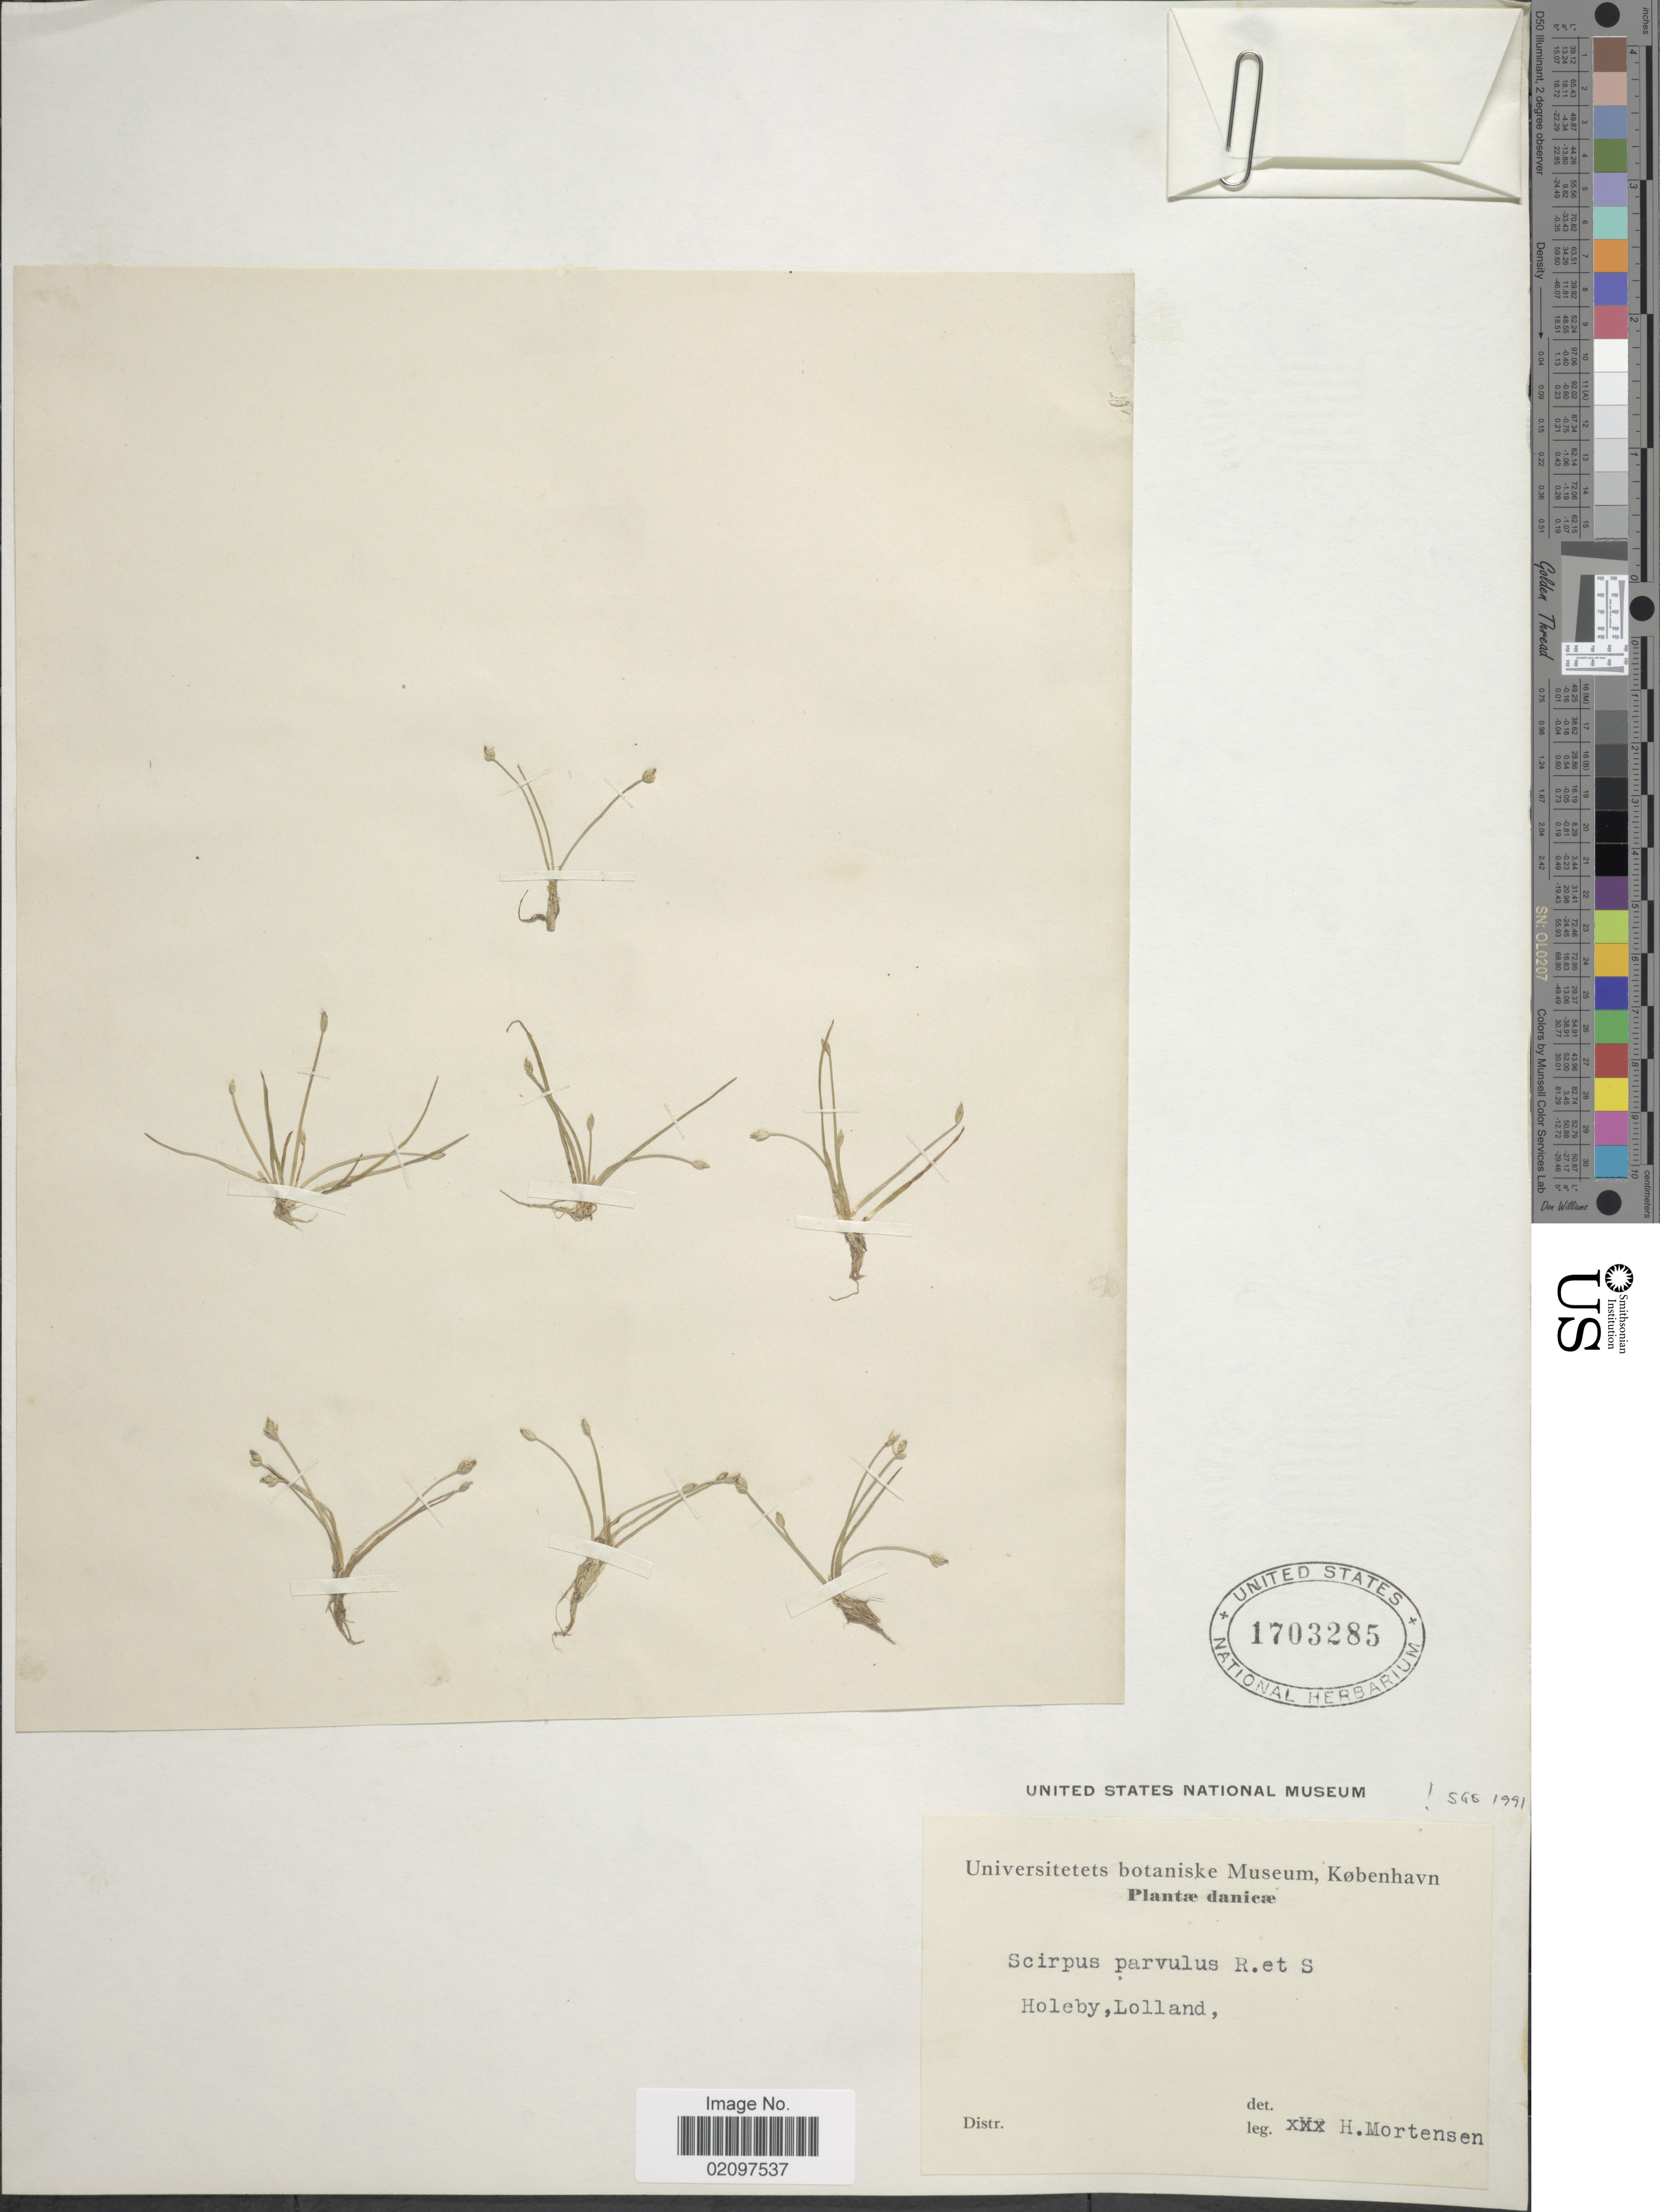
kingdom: Plantae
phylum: Tracheophyta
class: Liliopsida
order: Poales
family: Cyperaceae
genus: Eleocharis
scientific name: Eleocharis parvula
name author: (Roem. & Schult.) Link ex Williams et al.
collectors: H. Mortensen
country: Denmark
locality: Holeby, Lolland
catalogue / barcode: US 1703285